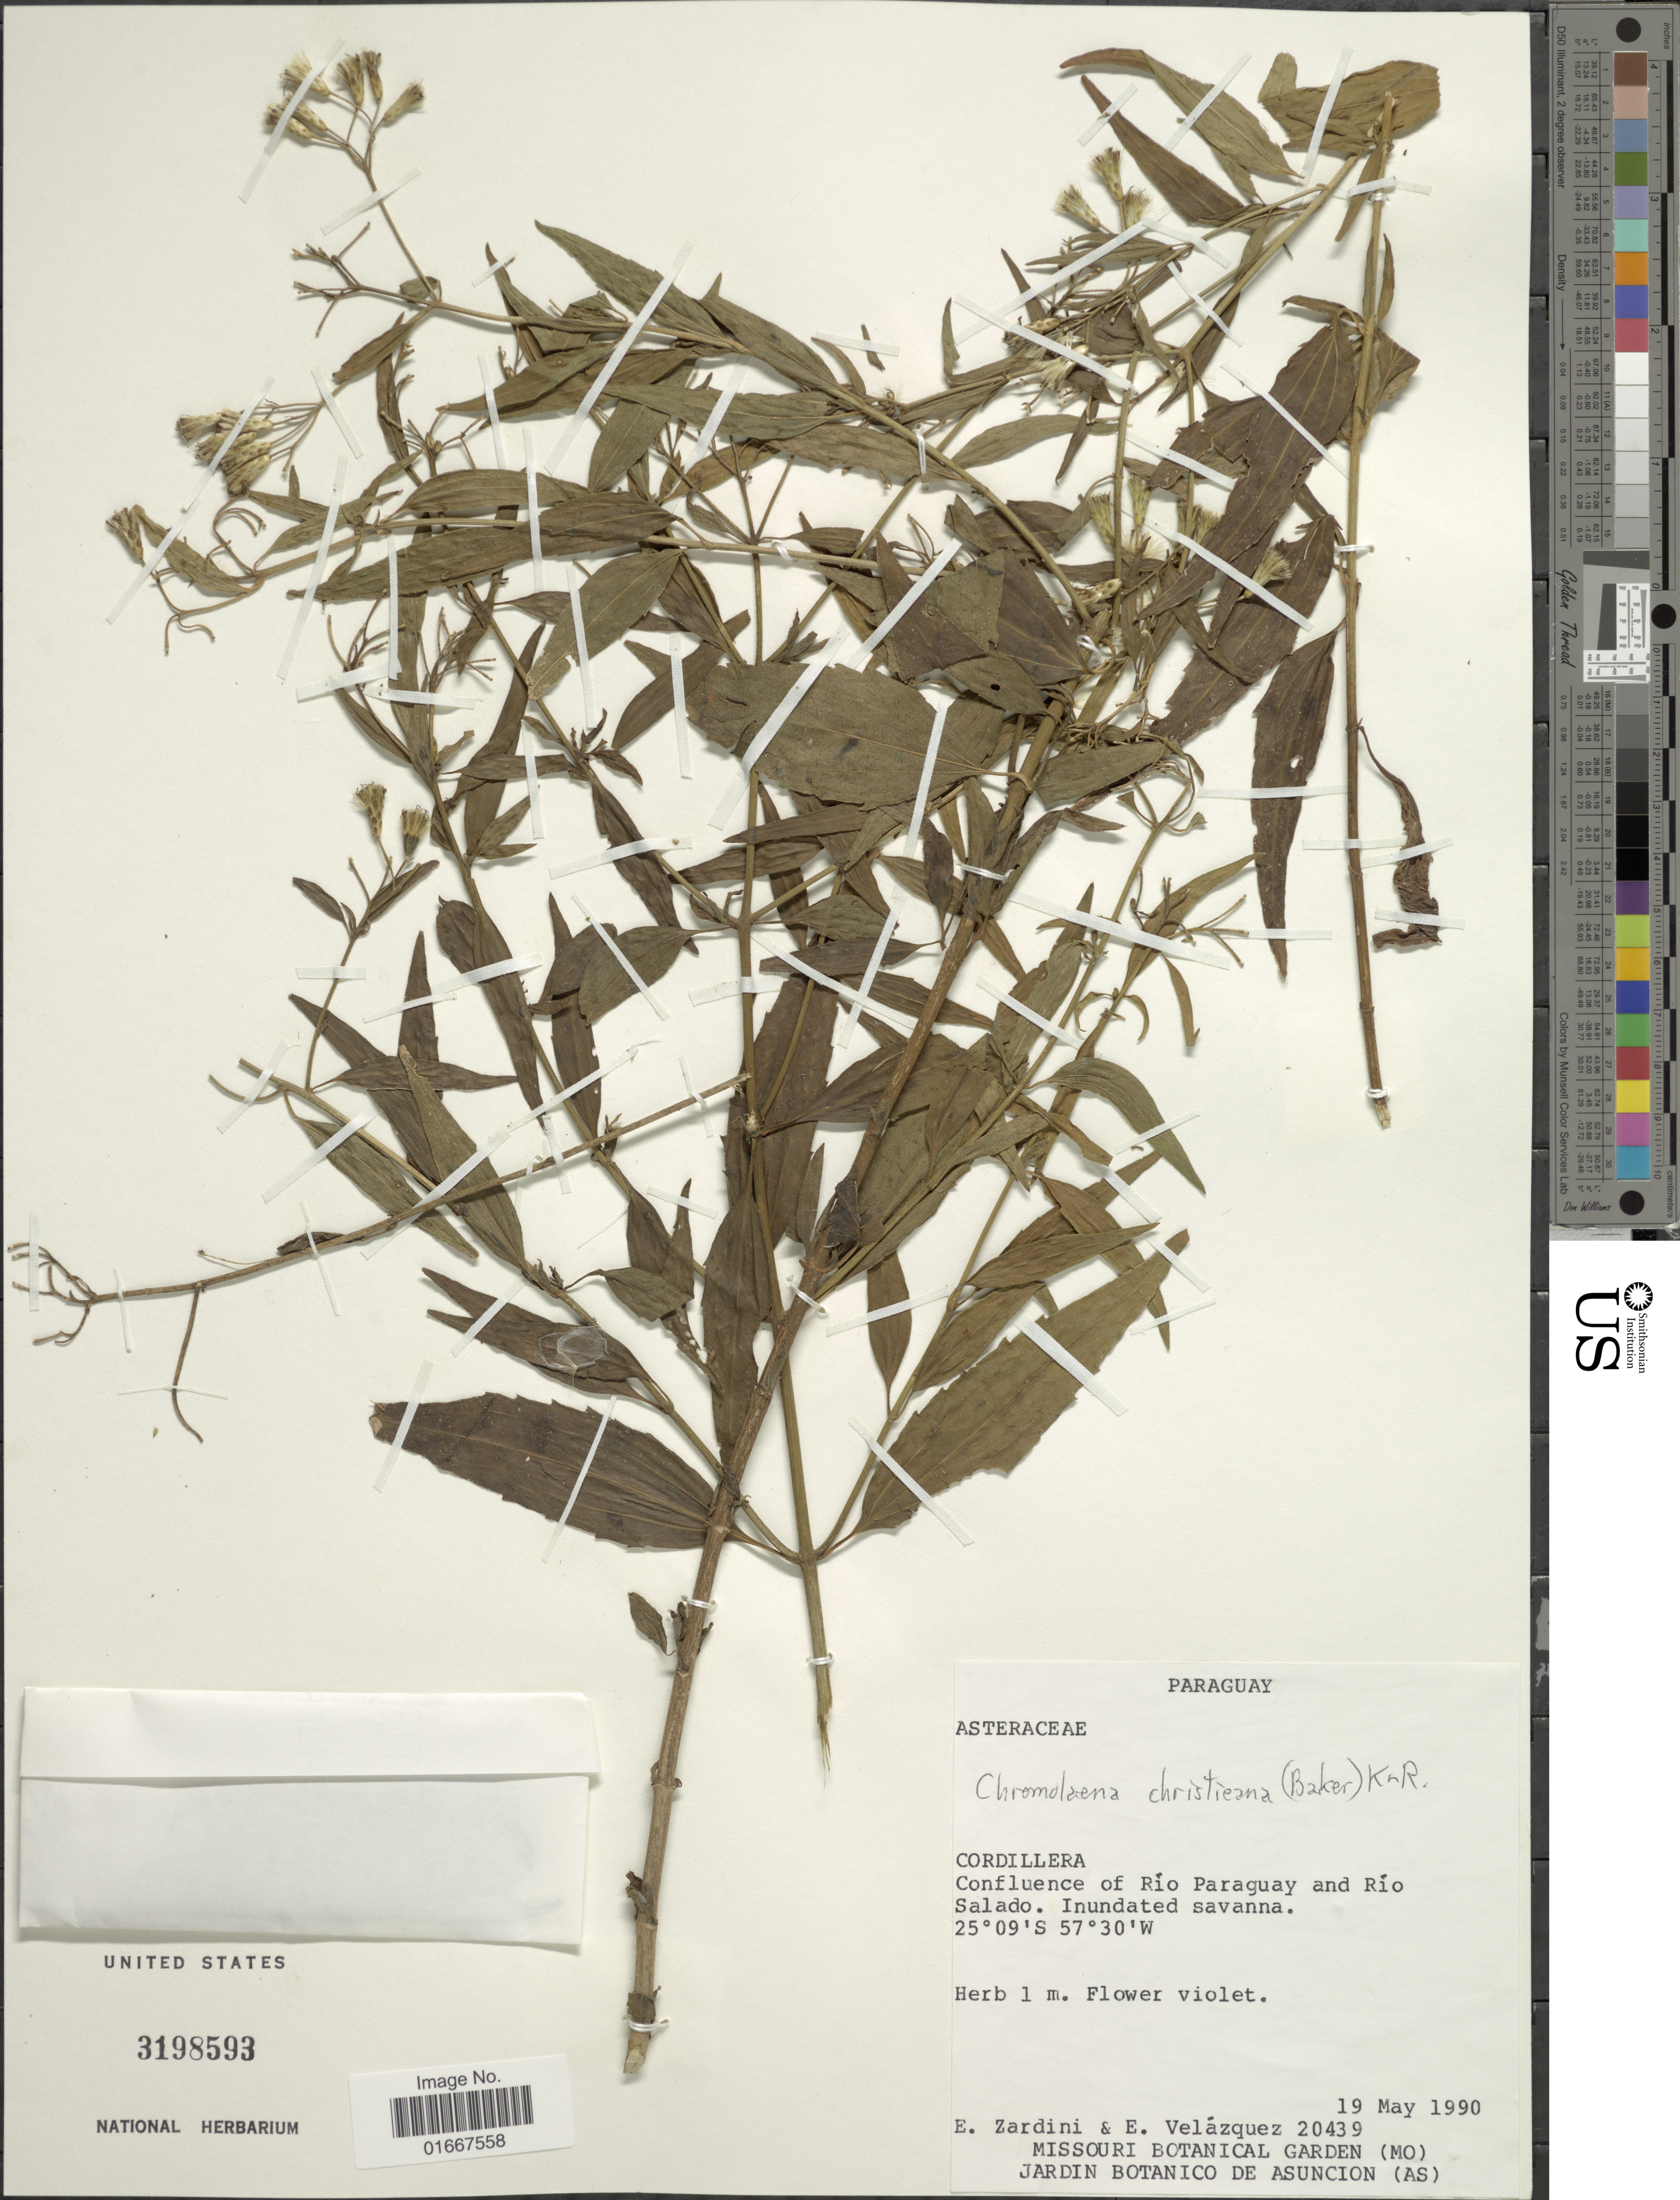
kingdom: Plantae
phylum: Tracheophyta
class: Magnoliopsida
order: Asterales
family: Asteraceae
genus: Chromolaena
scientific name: Chromolaena christieana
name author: (Baker) R.M. King & H. Rob.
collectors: E. M. Zardini & E. Velazquez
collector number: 20439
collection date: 1990-05-19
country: Paraguay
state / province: Cordillera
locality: Confluence of Rio Paraguay and Rio Salado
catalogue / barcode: US 3198593